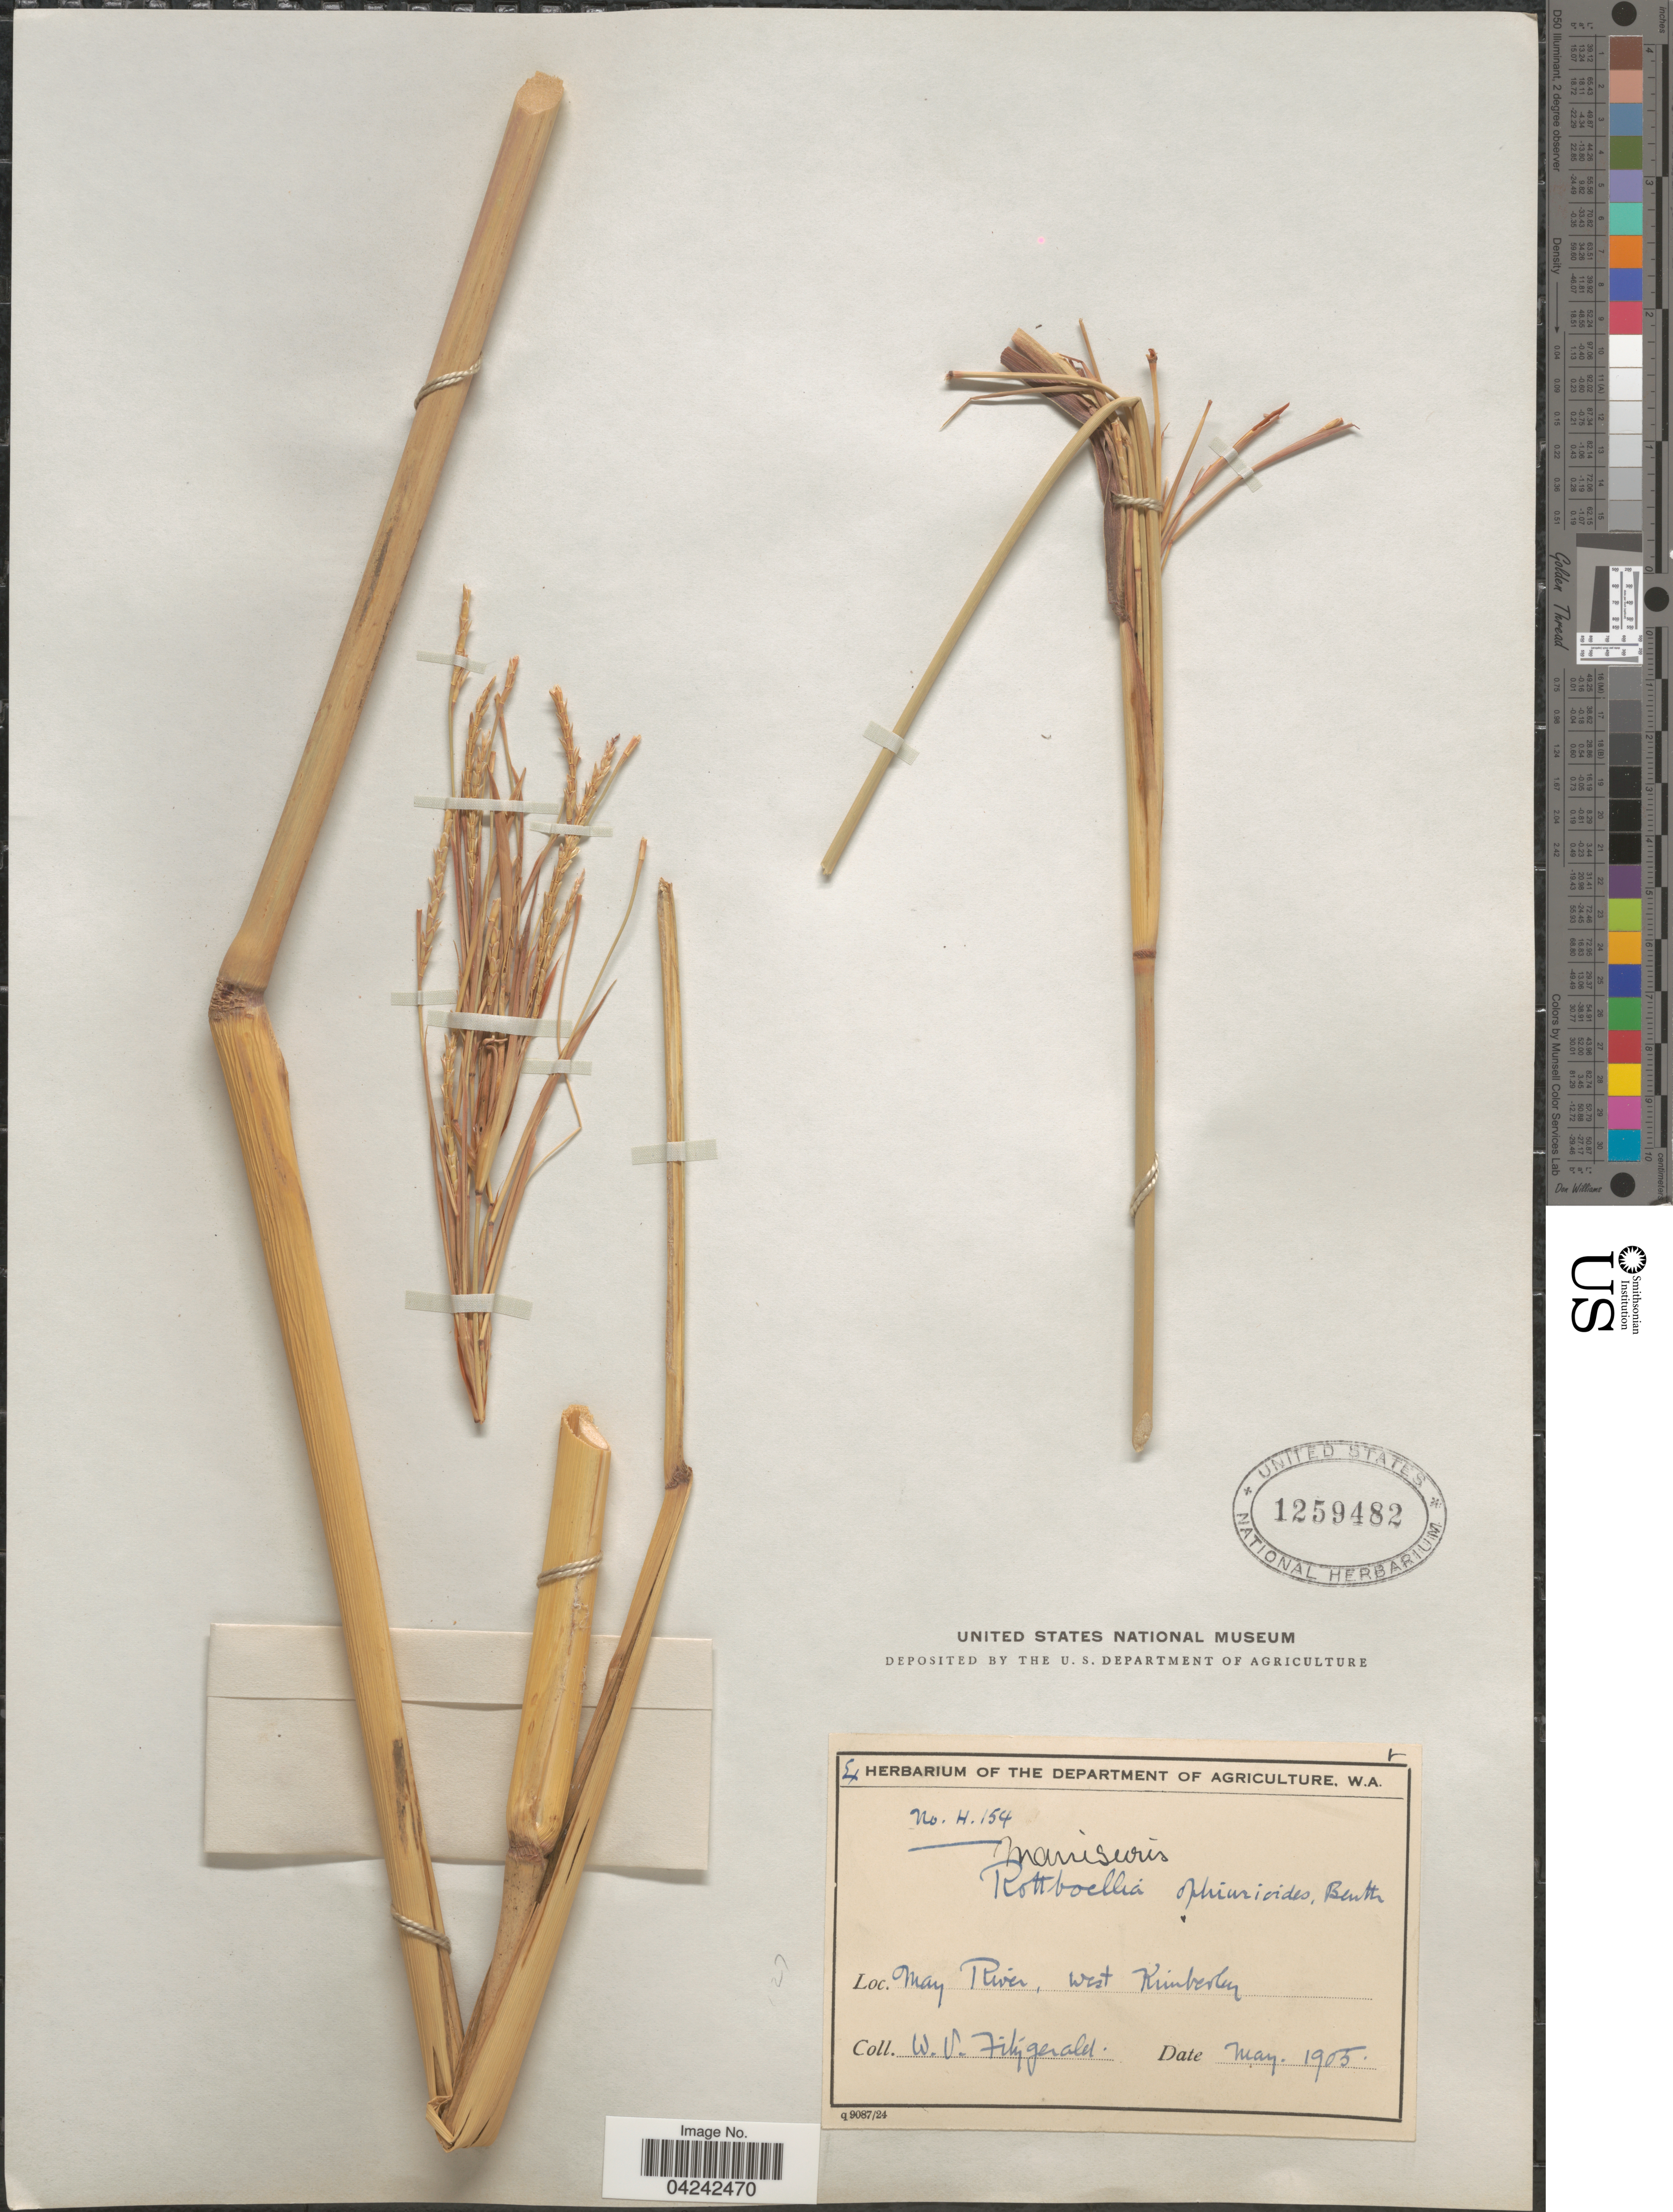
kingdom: Plantae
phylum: Tracheophyta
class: Liliopsida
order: Poales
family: Poaceae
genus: Rottboellia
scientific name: Rottboellia rottboellioides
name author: (R. Br.) Druce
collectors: W. Fitzgerald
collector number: H.154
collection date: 1905-05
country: Australia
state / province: Western Australia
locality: May River, west Kimberley.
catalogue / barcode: US 1259482